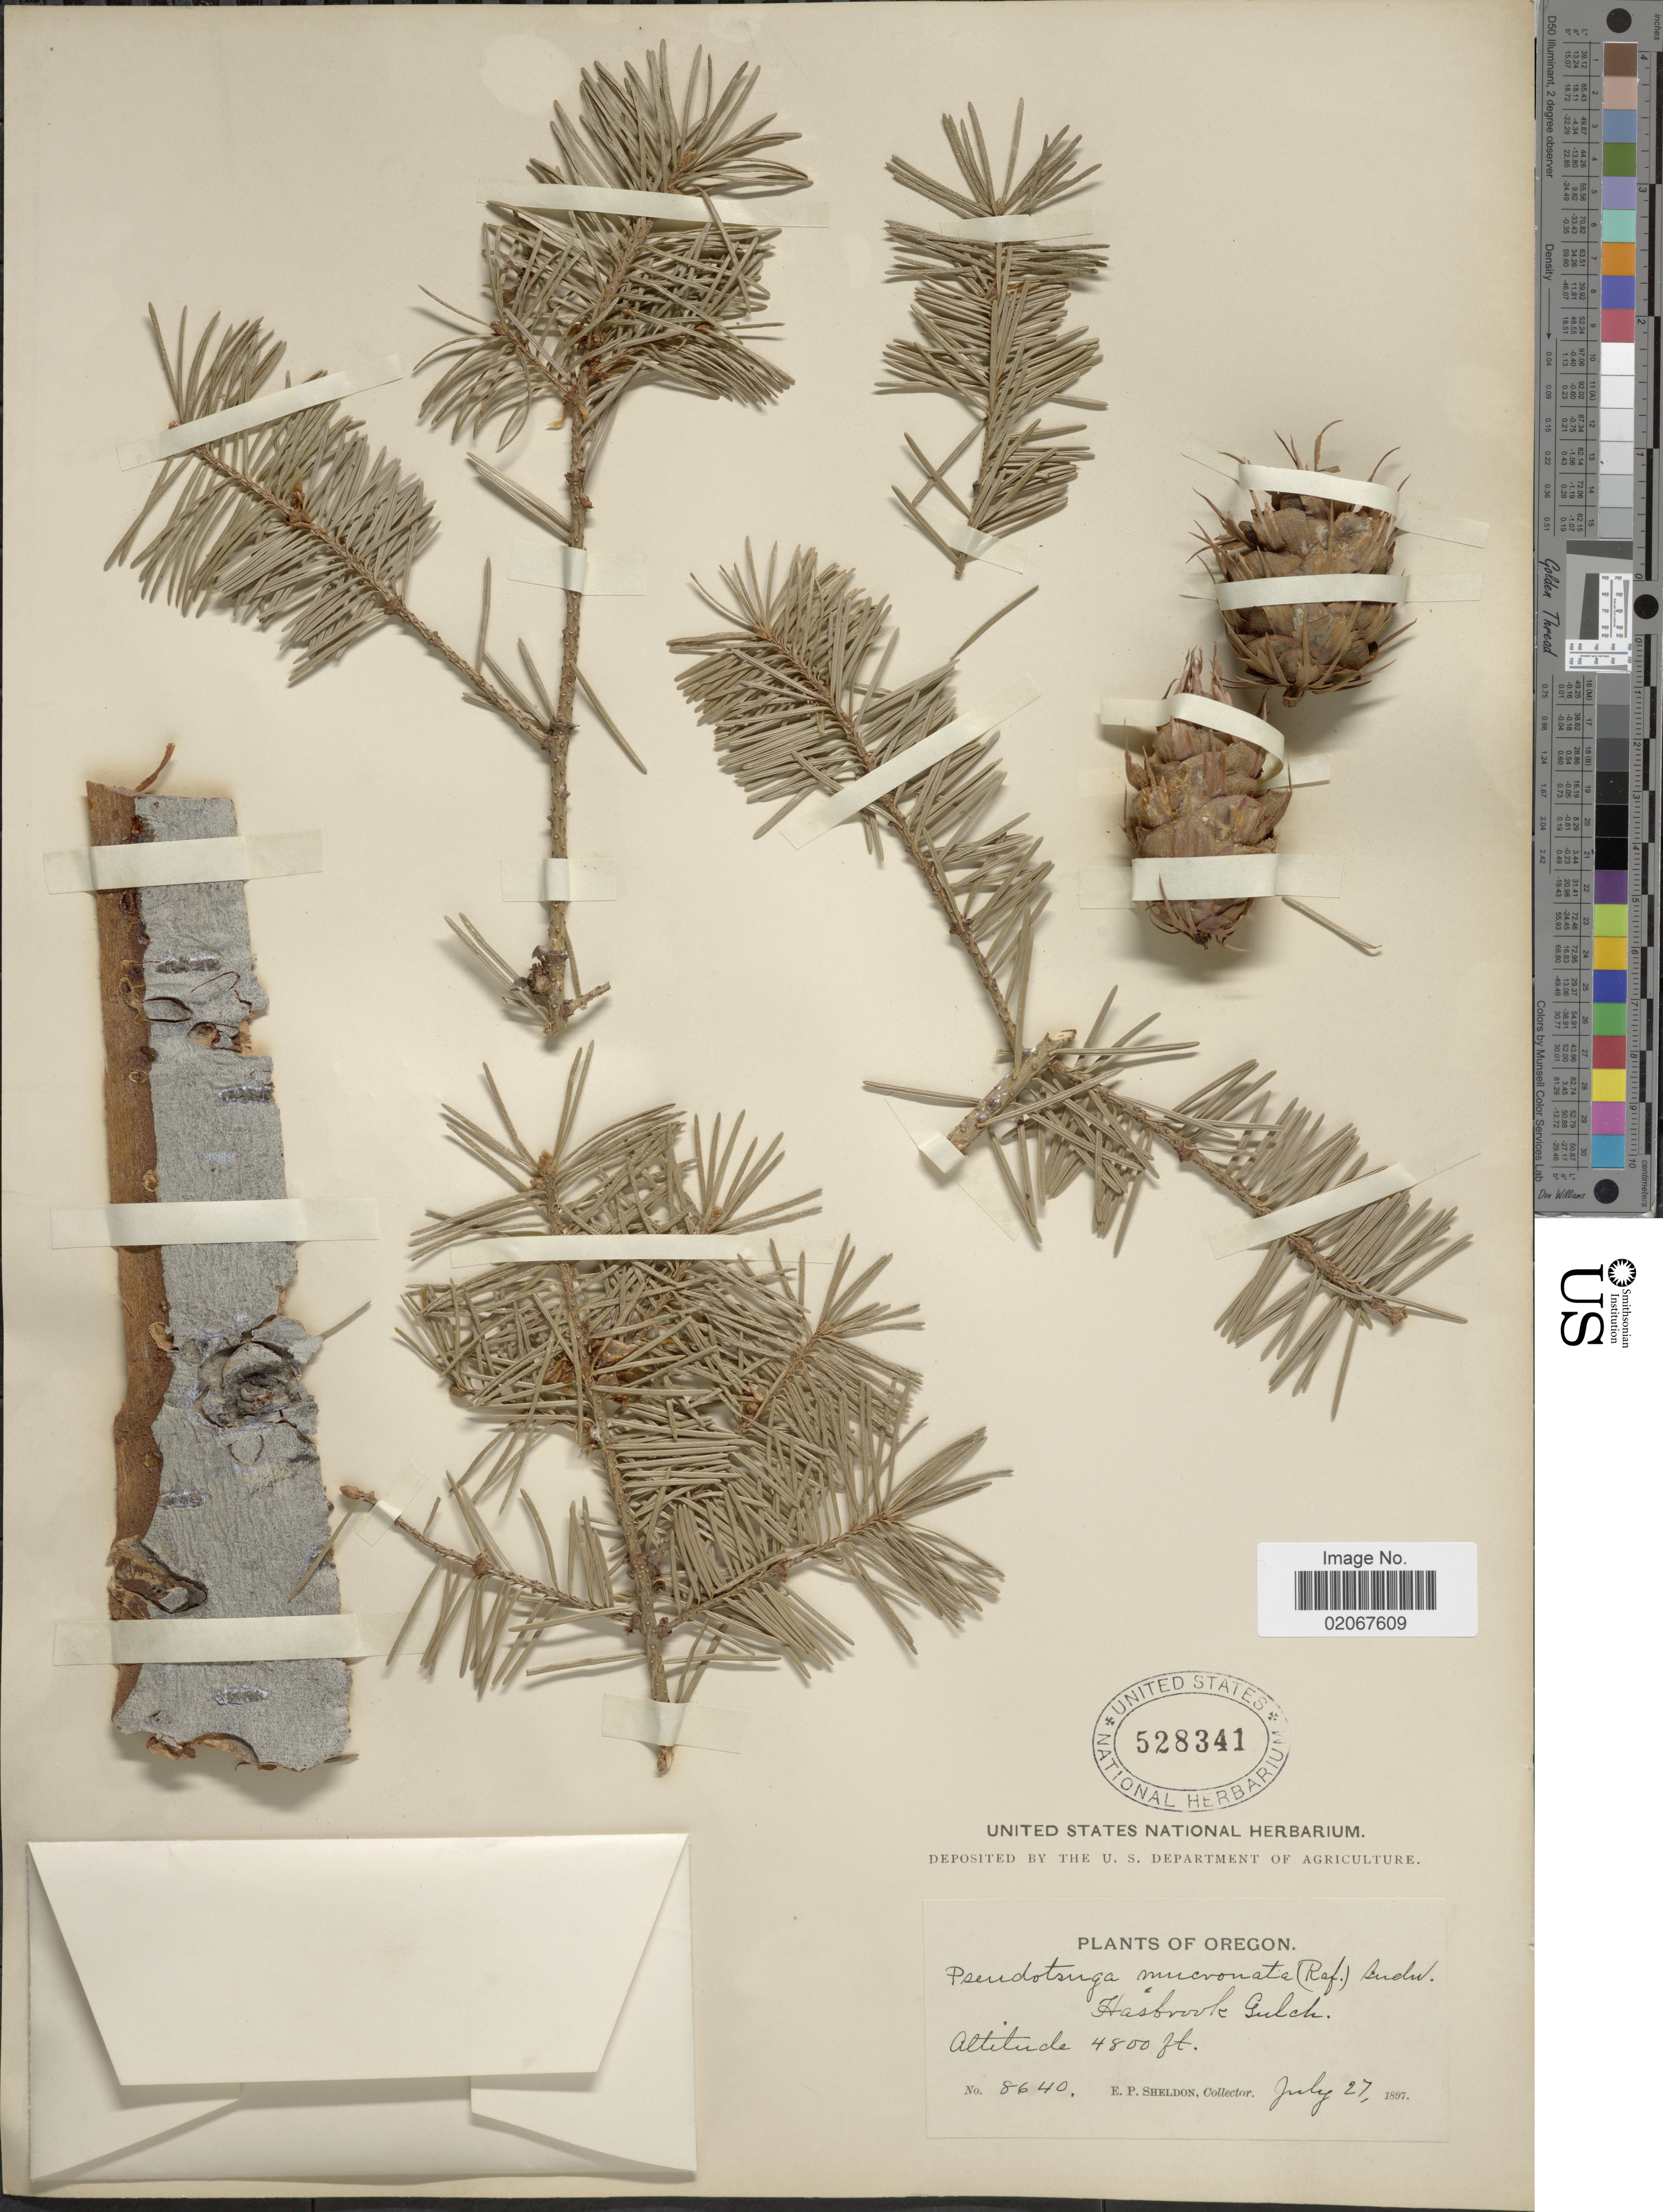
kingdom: Plantae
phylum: Tracheophyta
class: Pinopsida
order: Pinales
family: Pinaceae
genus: Pseudotsuga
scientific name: Pseudotsuga menziesii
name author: (Mirb.) Franco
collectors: E. P. Sheldon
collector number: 8640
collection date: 1897-07-27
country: United States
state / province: Oregon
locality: Oregon, Hasbrook Gulch.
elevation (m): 1463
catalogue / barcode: US 528341